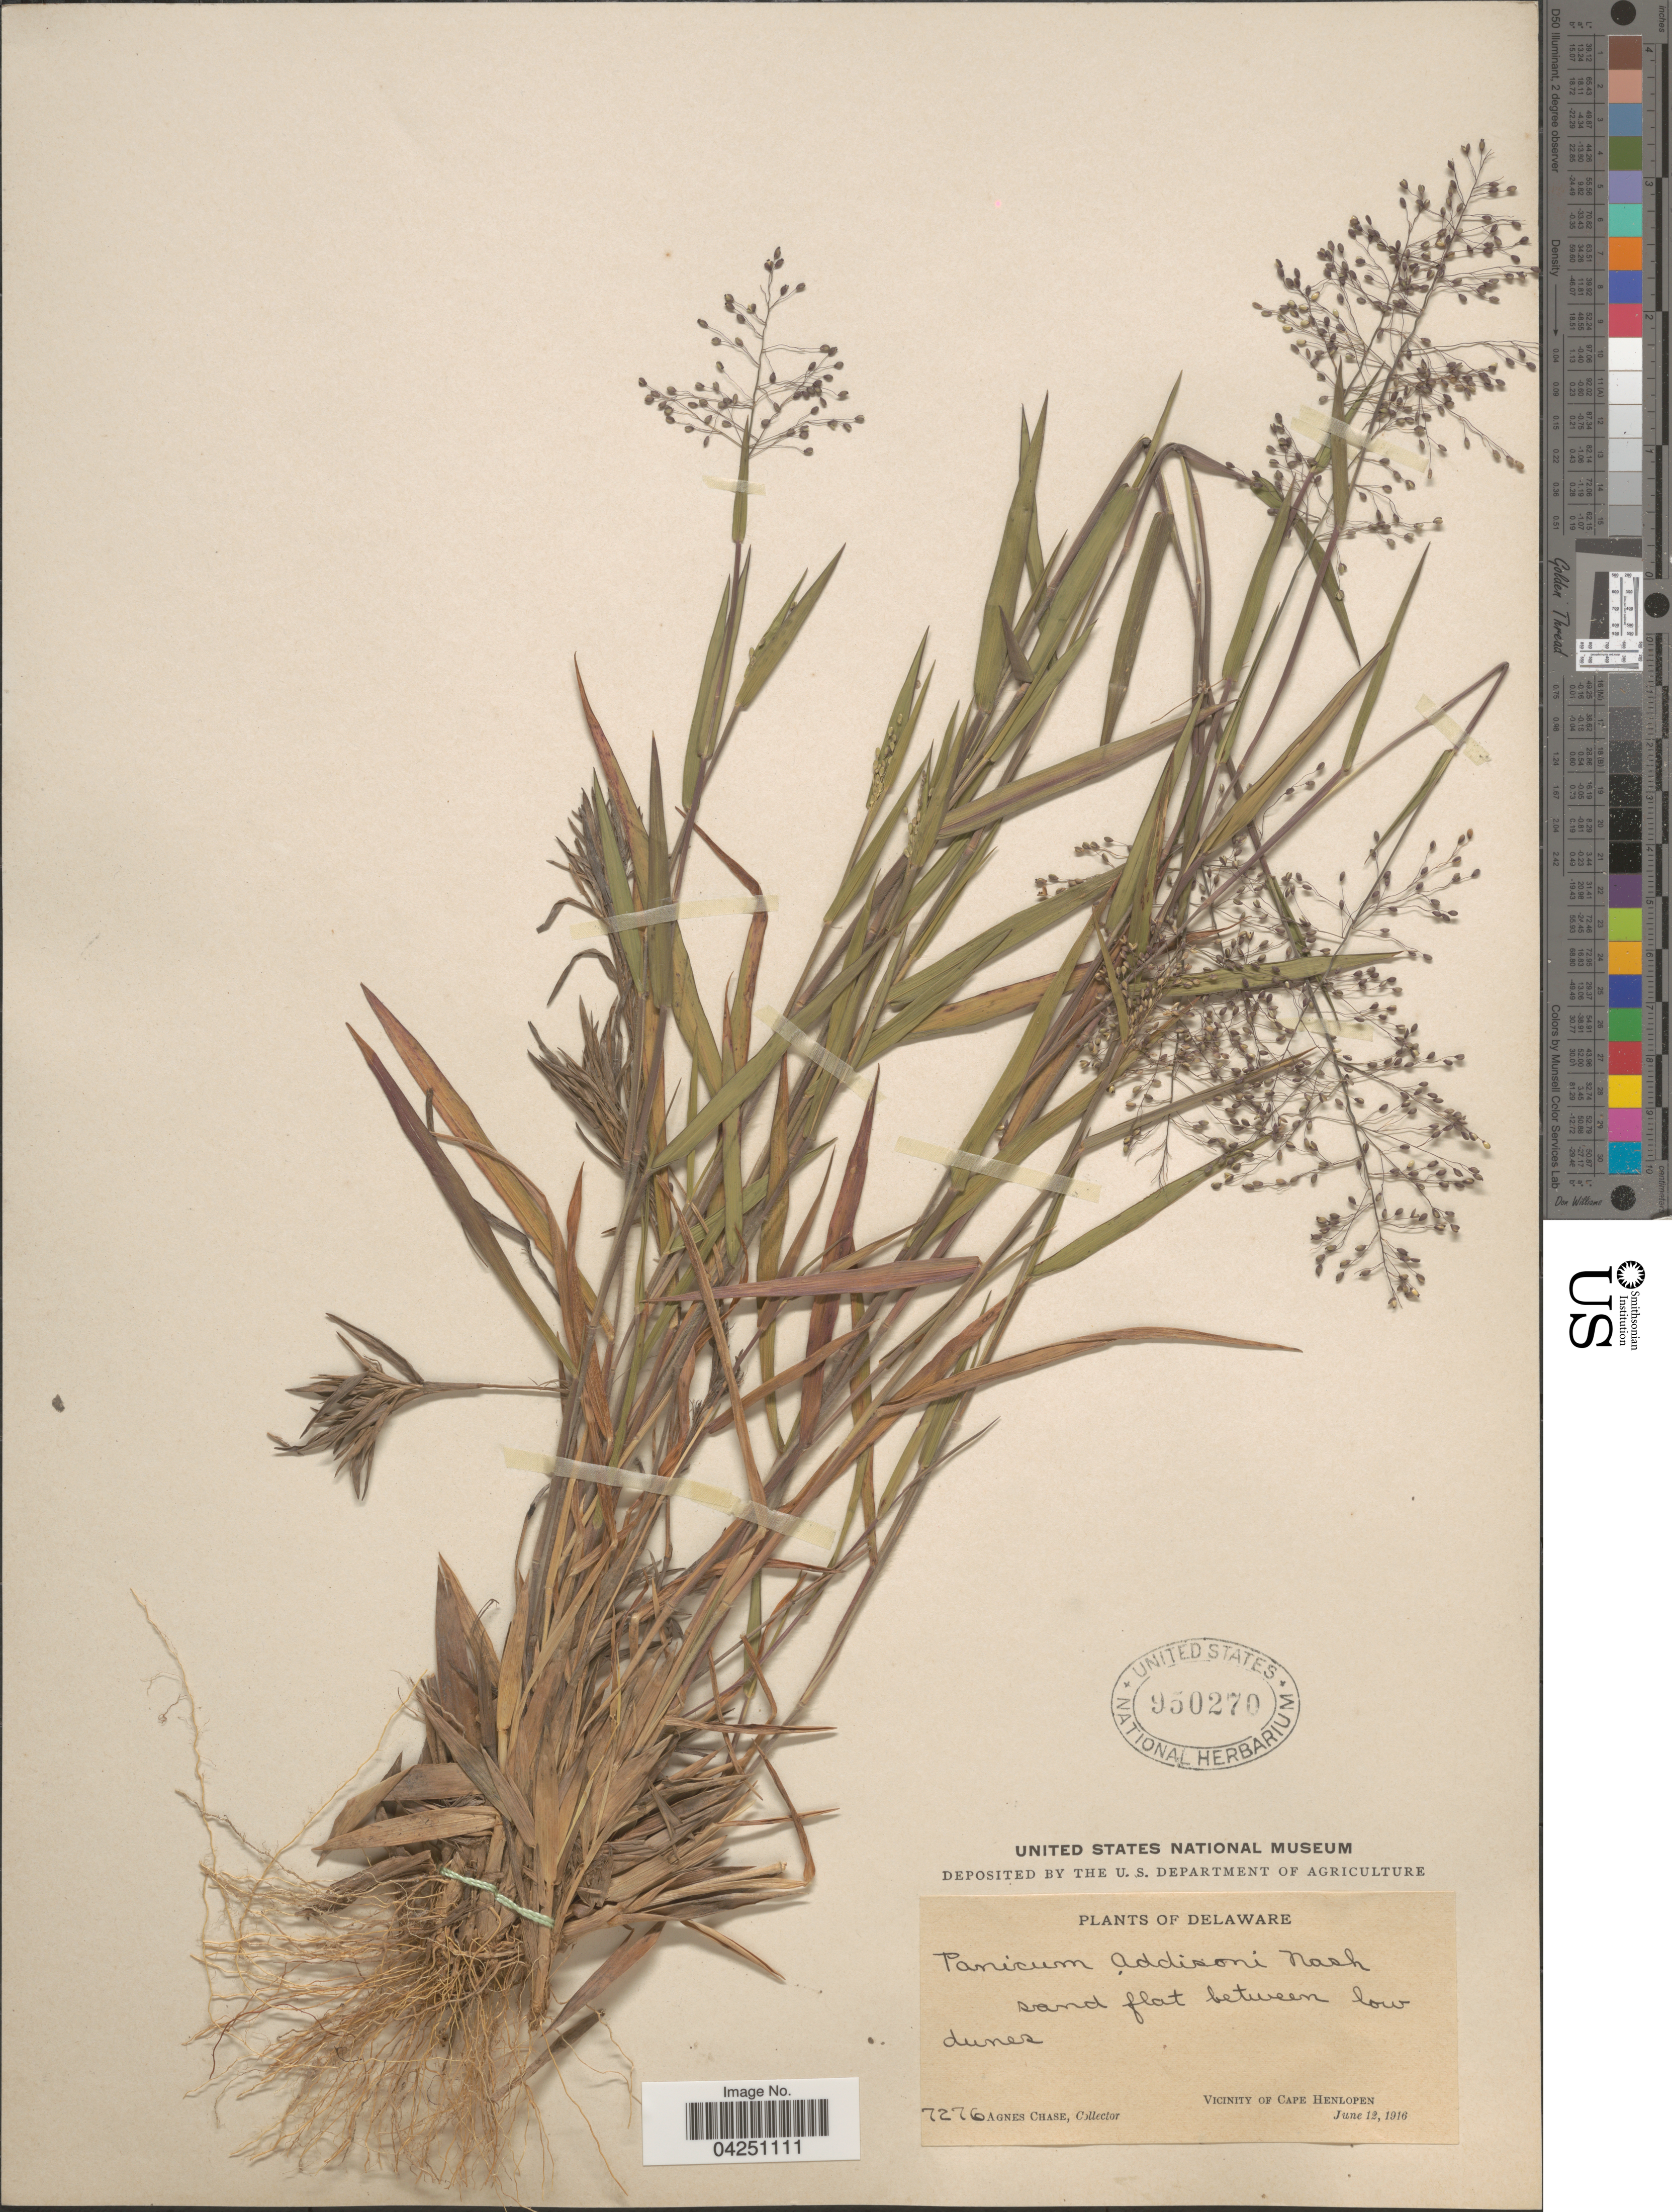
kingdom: Plantae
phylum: Tracheophyta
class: Liliopsida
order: Poales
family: Poaceae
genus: Dichanthelium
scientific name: Dichanthelium acuminatum var. acuminatum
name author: (Sw.) Gould & C.A. Clark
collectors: A. Chase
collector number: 7276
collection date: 1916-06-12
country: United States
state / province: Delaware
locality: Sand flat between low dunes. Vicinity of Cape Henlopen.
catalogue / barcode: US 950270